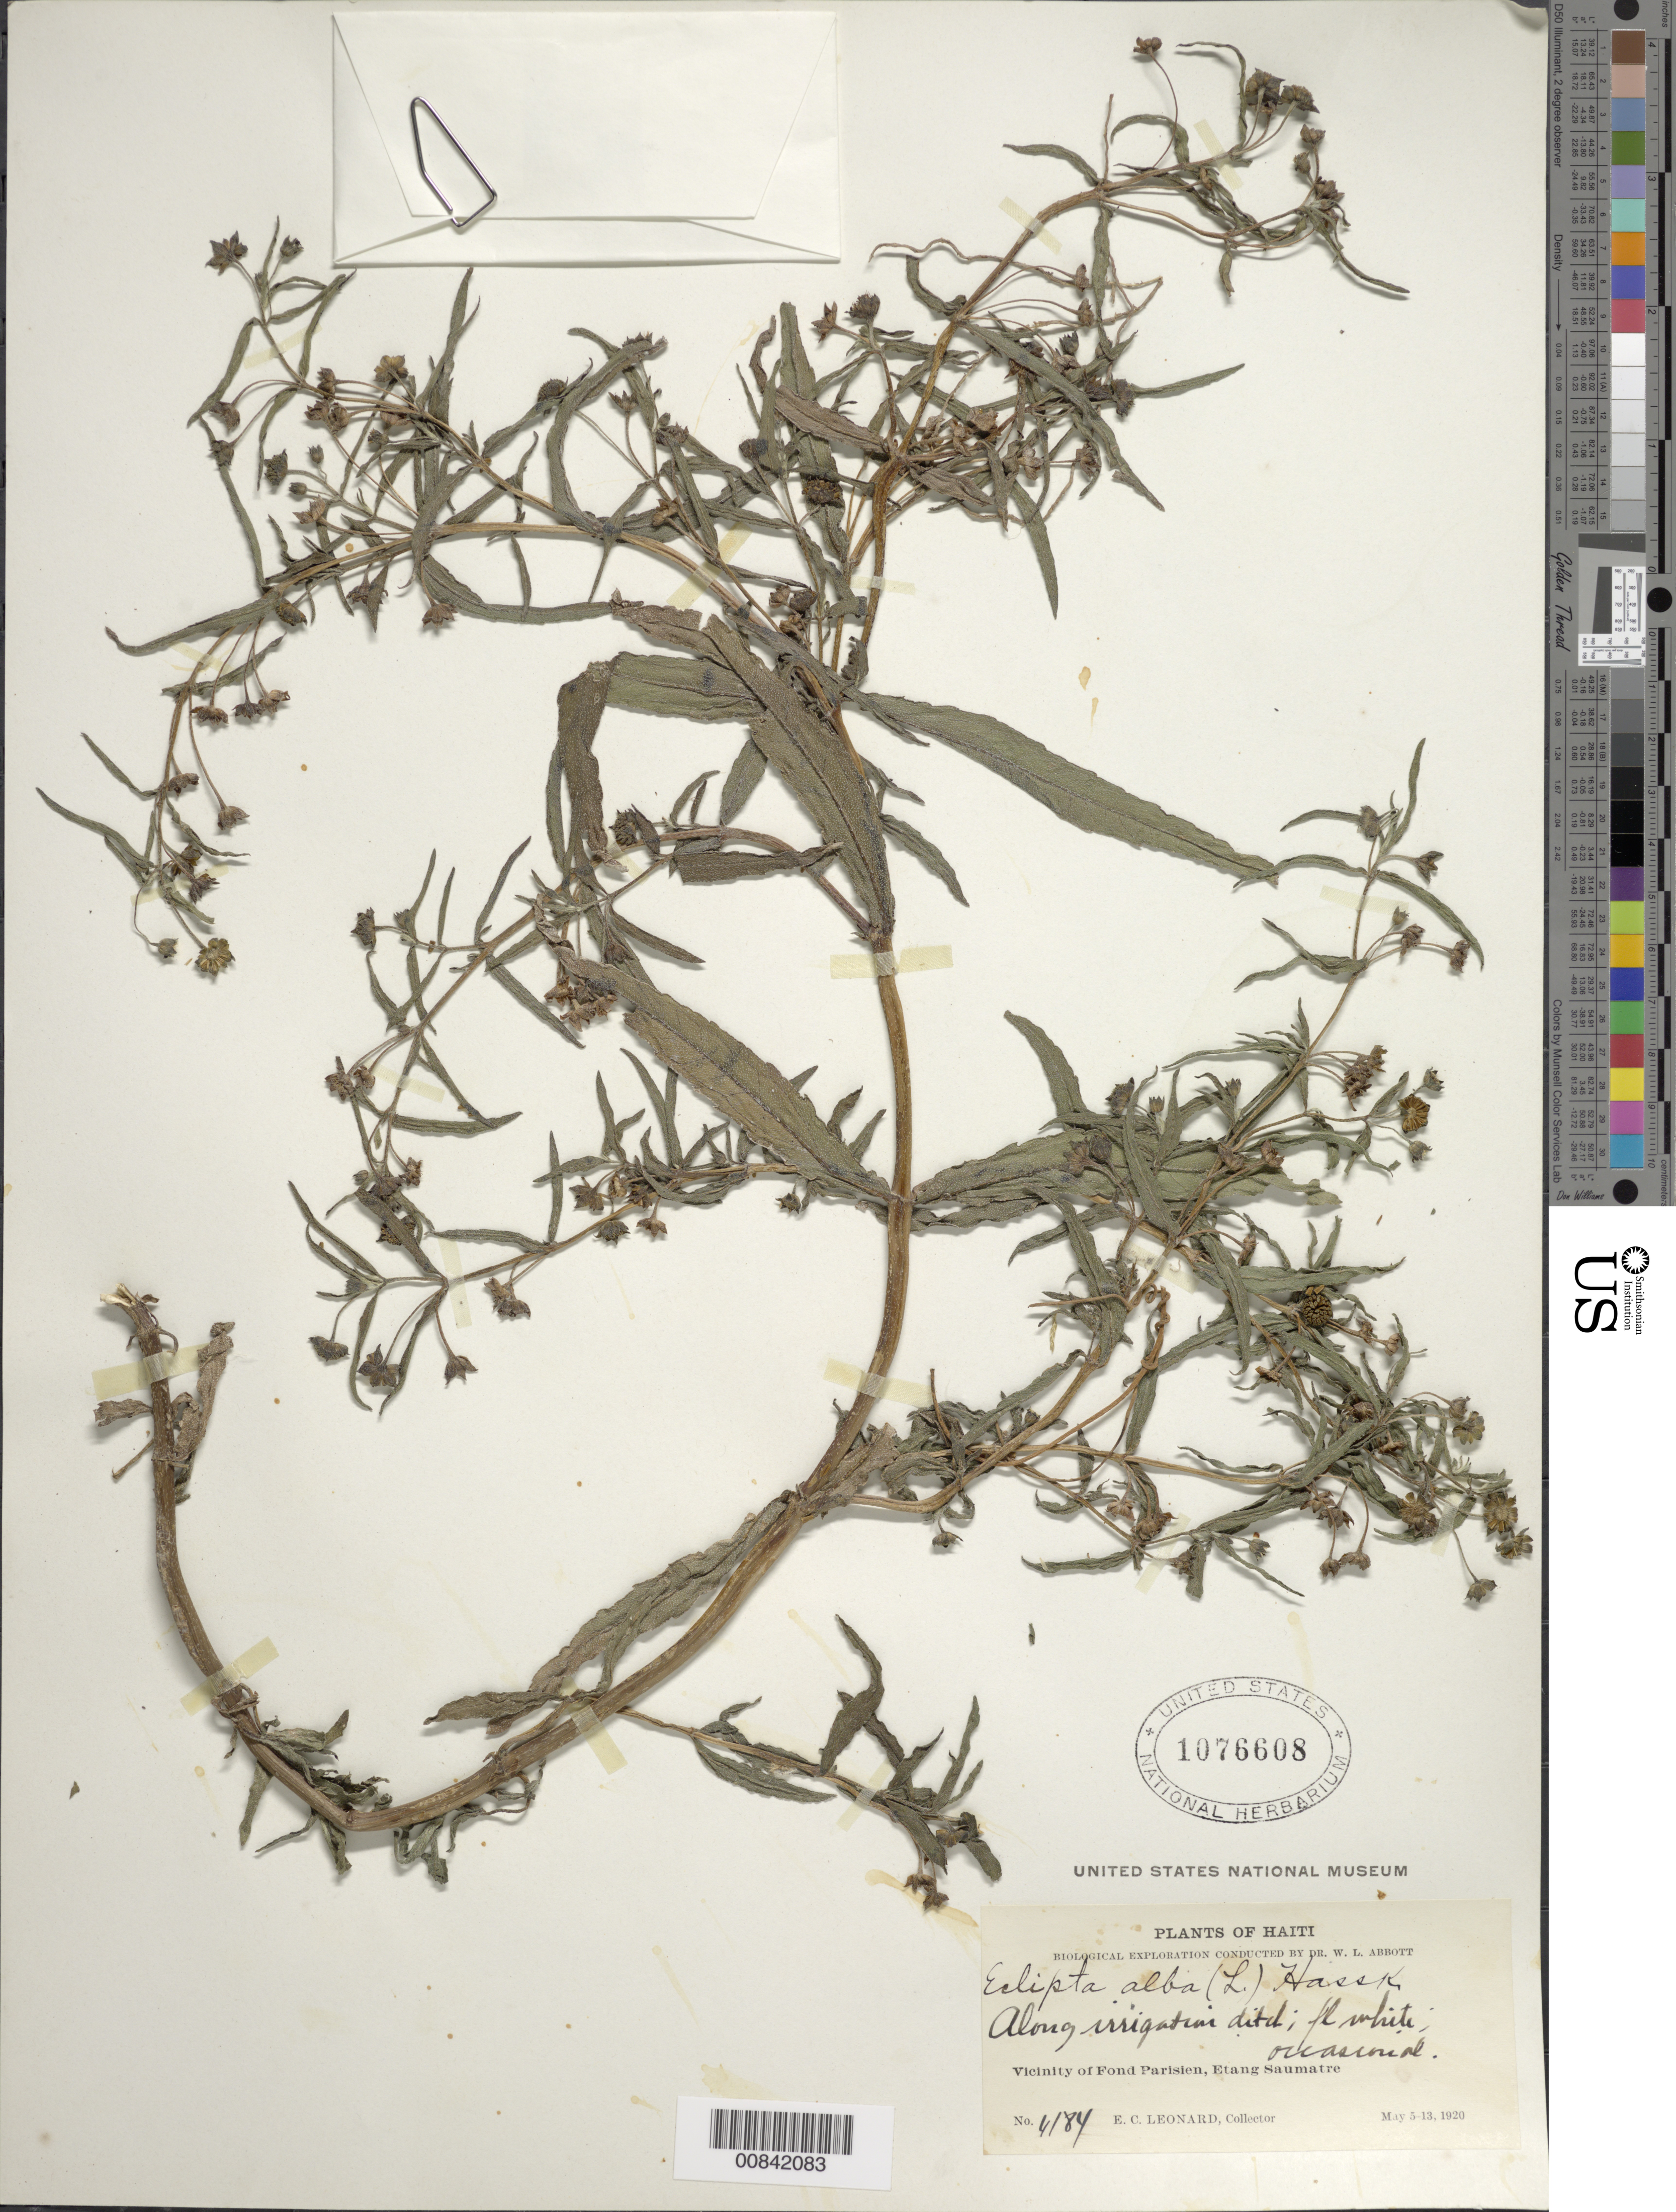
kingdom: Plantae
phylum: Tracheophyta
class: Magnoliopsida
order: Asterales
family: Asteraceae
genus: Eclipta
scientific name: Eclipta prostrata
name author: (L.) L.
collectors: E. C. Leonard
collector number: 4184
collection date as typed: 05 May 1920 to 13 May 1920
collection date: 1920-05-05/1920-05-13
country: Haiti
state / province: Ouest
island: Hispaniola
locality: Vicinity of Fond Parisien, Etang Saumatre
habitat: Along irrigation ditch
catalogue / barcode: US 1076608